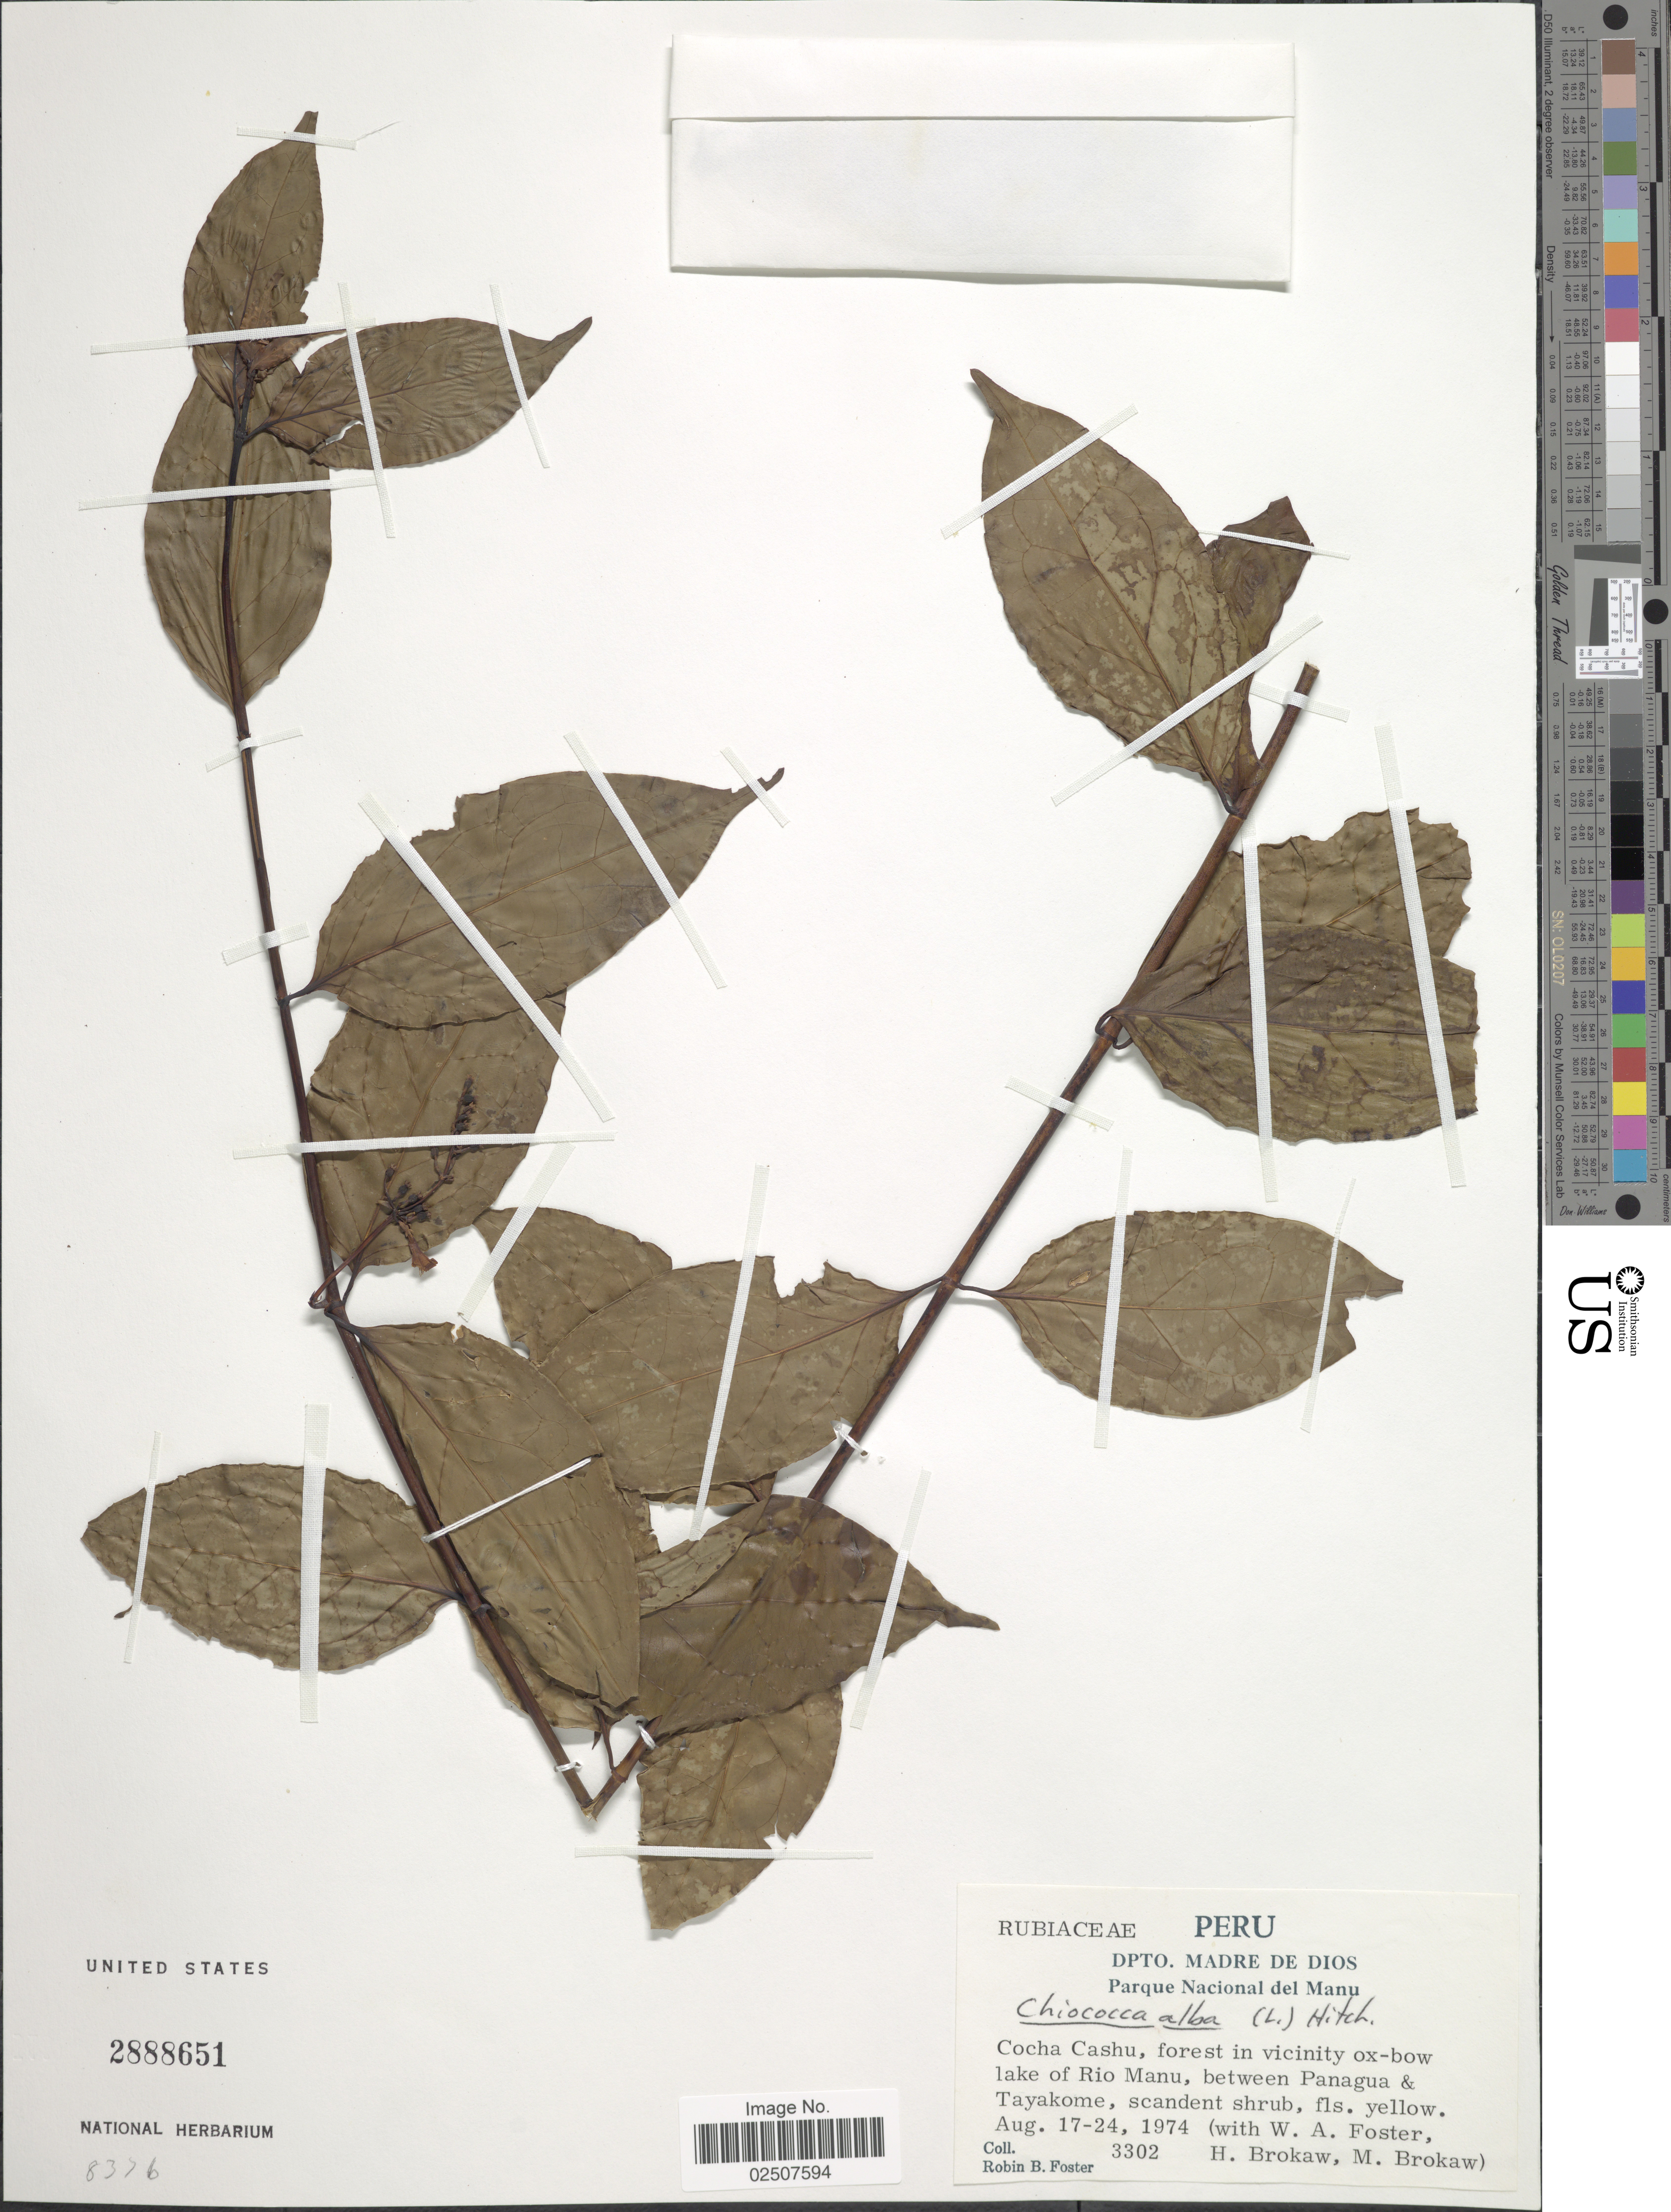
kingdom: Plantae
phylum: Tracheophyta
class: Magnoliopsida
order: Gentianales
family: Rubiaceae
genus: Chiococca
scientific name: Chiococca alba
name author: (L.) Hitchc.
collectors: R. B. Foster, W. Foster, H. Brokaw & M. Brokaw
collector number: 3302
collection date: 1974-08-17/1974-08-24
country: Peru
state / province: Madre de Dios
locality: Dpto. Madre de Dios, Parque Nacional del Manu. Cocha Cashu, forest in vicinity ox-bow lake of Rio Manu, between Panagua & Tayakome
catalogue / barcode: US 2888651